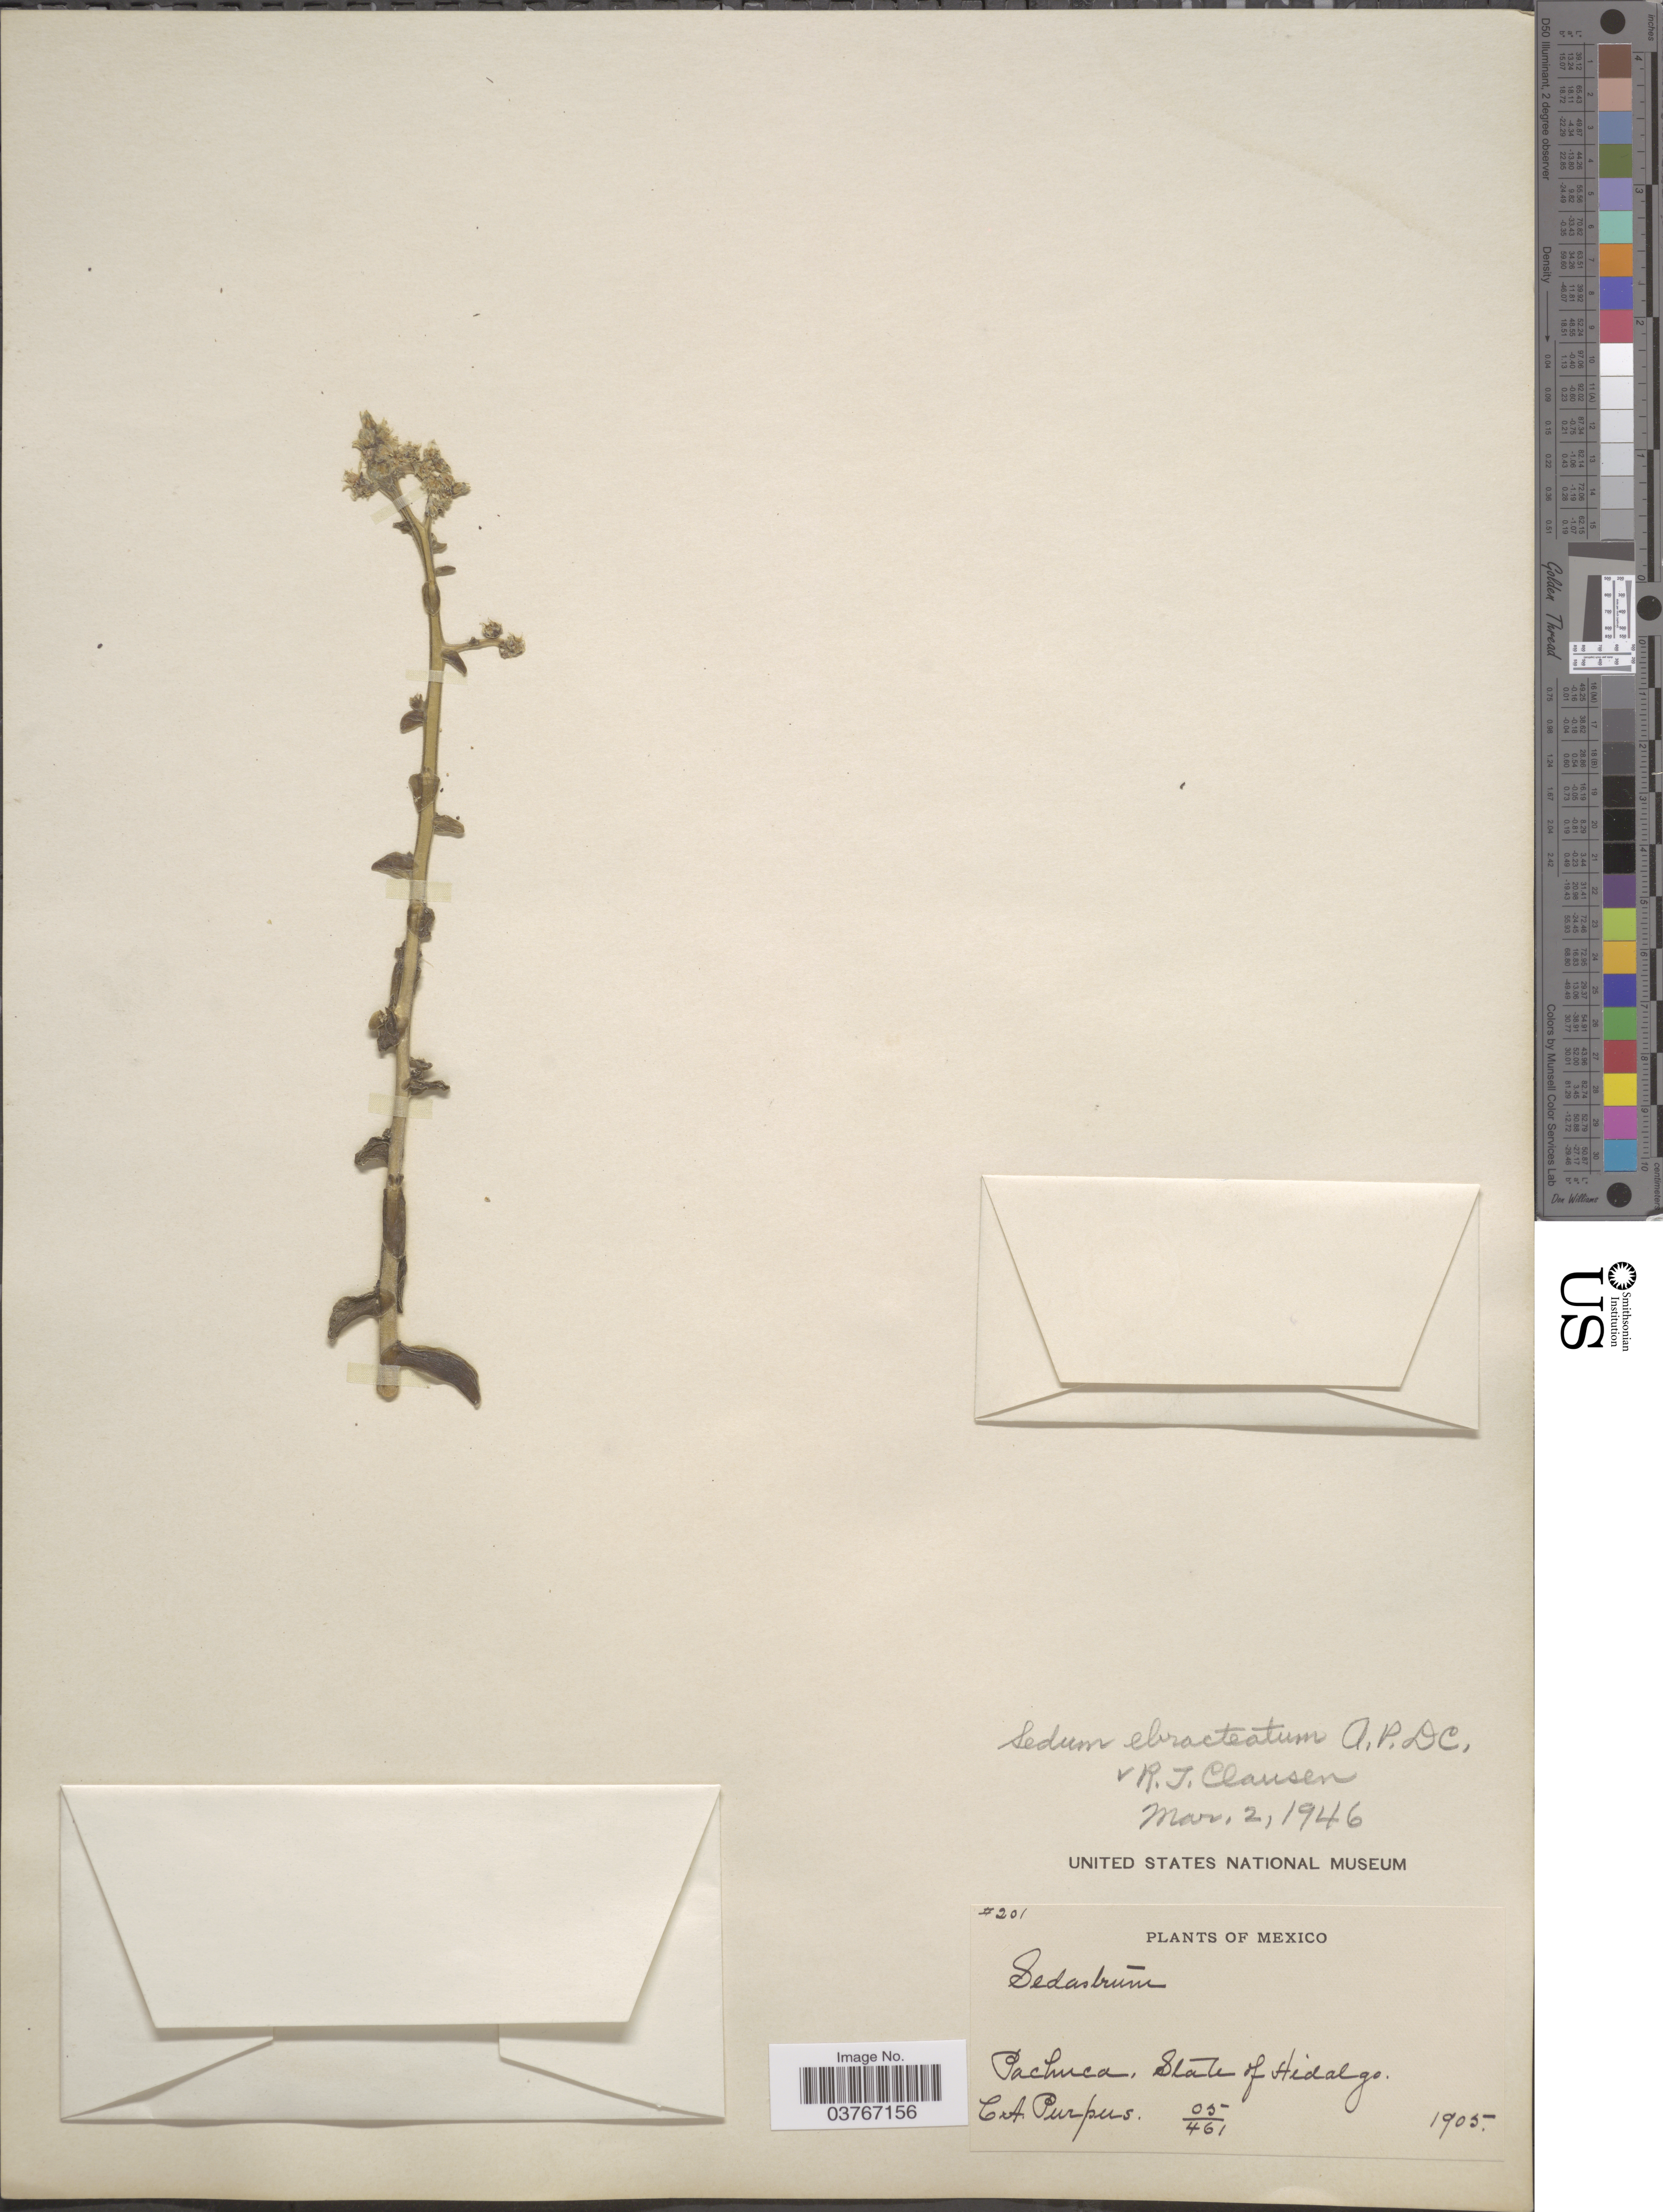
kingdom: Plantae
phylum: Tracheophyta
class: Magnoliopsida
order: Saxifragales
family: Crassulaceae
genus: Sedum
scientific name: Sedum ebracteatum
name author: Moc. & Sessé ex DC.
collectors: C. A. Purpus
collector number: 05/461?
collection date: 1905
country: Mexico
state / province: Hidalgo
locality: Pachuca.